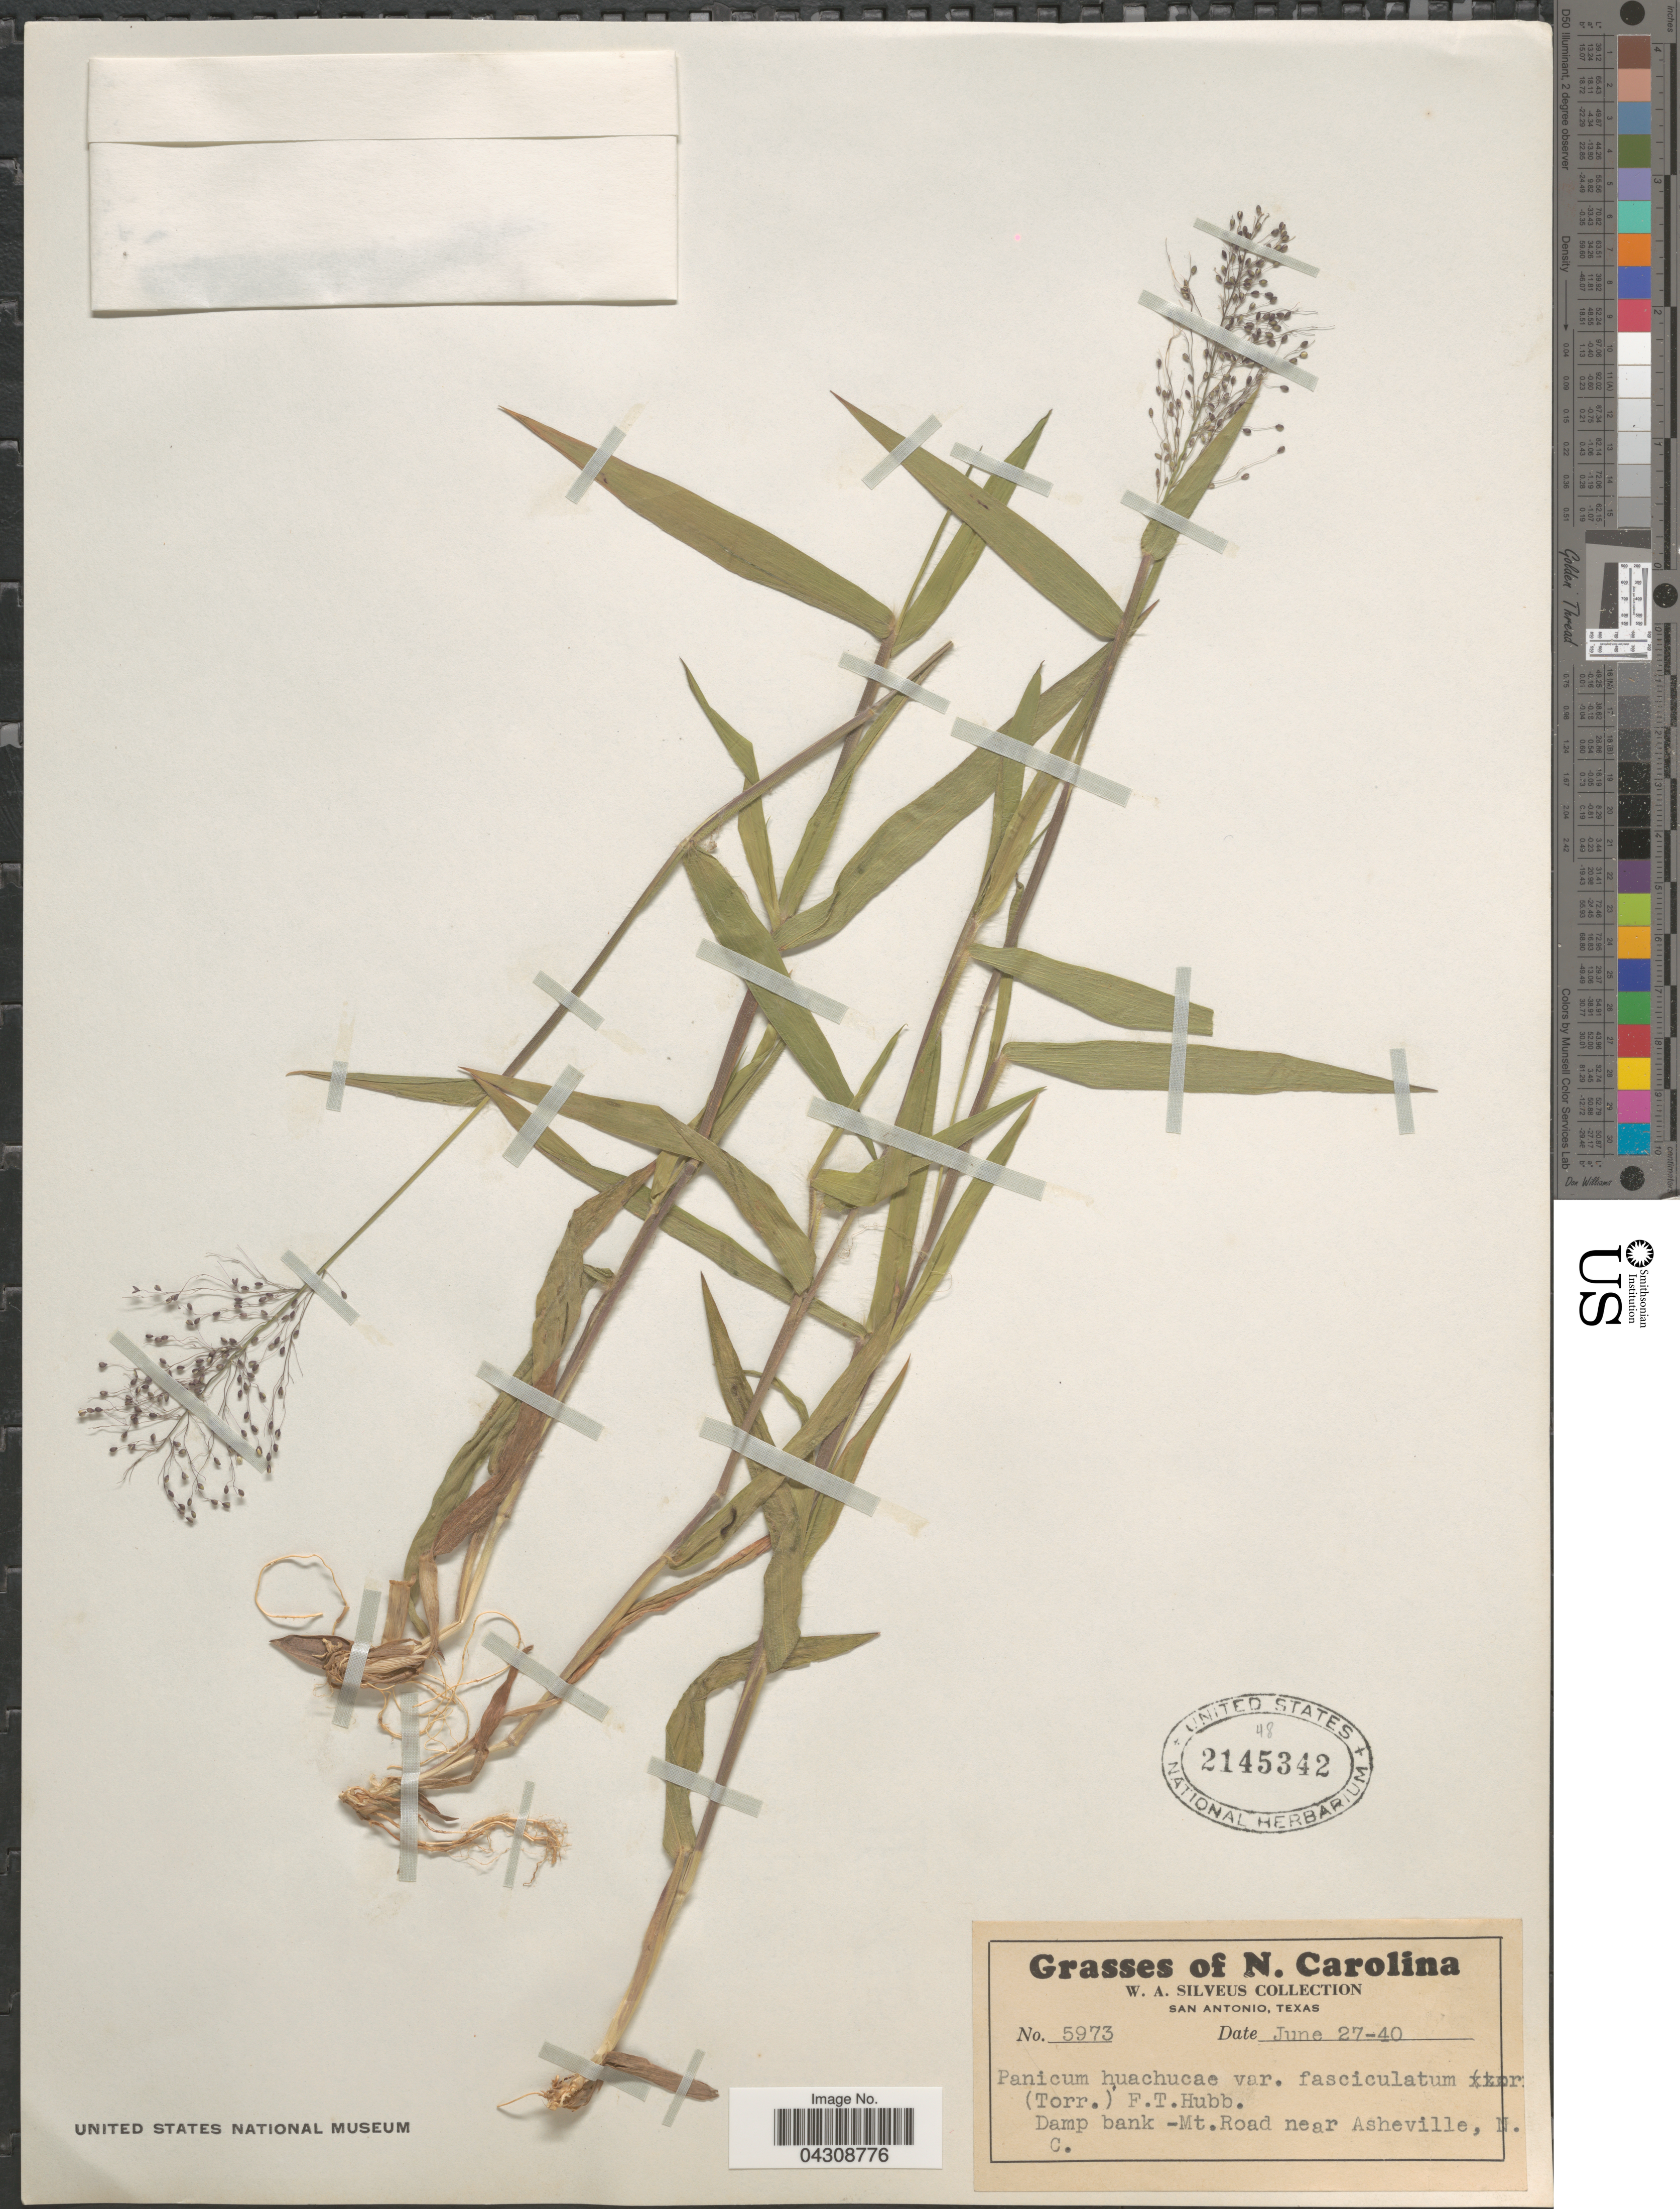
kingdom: Plantae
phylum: Tracheophyta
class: Liliopsida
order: Poales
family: Poaceae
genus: Dichanthelium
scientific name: Dichanthelium acuminatum var. acuminatum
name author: (Sw.) Gould & C.A. Clark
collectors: W. Silveus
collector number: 5973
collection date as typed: Transcribed d/m/y: 27/6/40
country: United States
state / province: North Carolina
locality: Damp bank - Mt. Road near Asheville.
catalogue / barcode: US 2145342